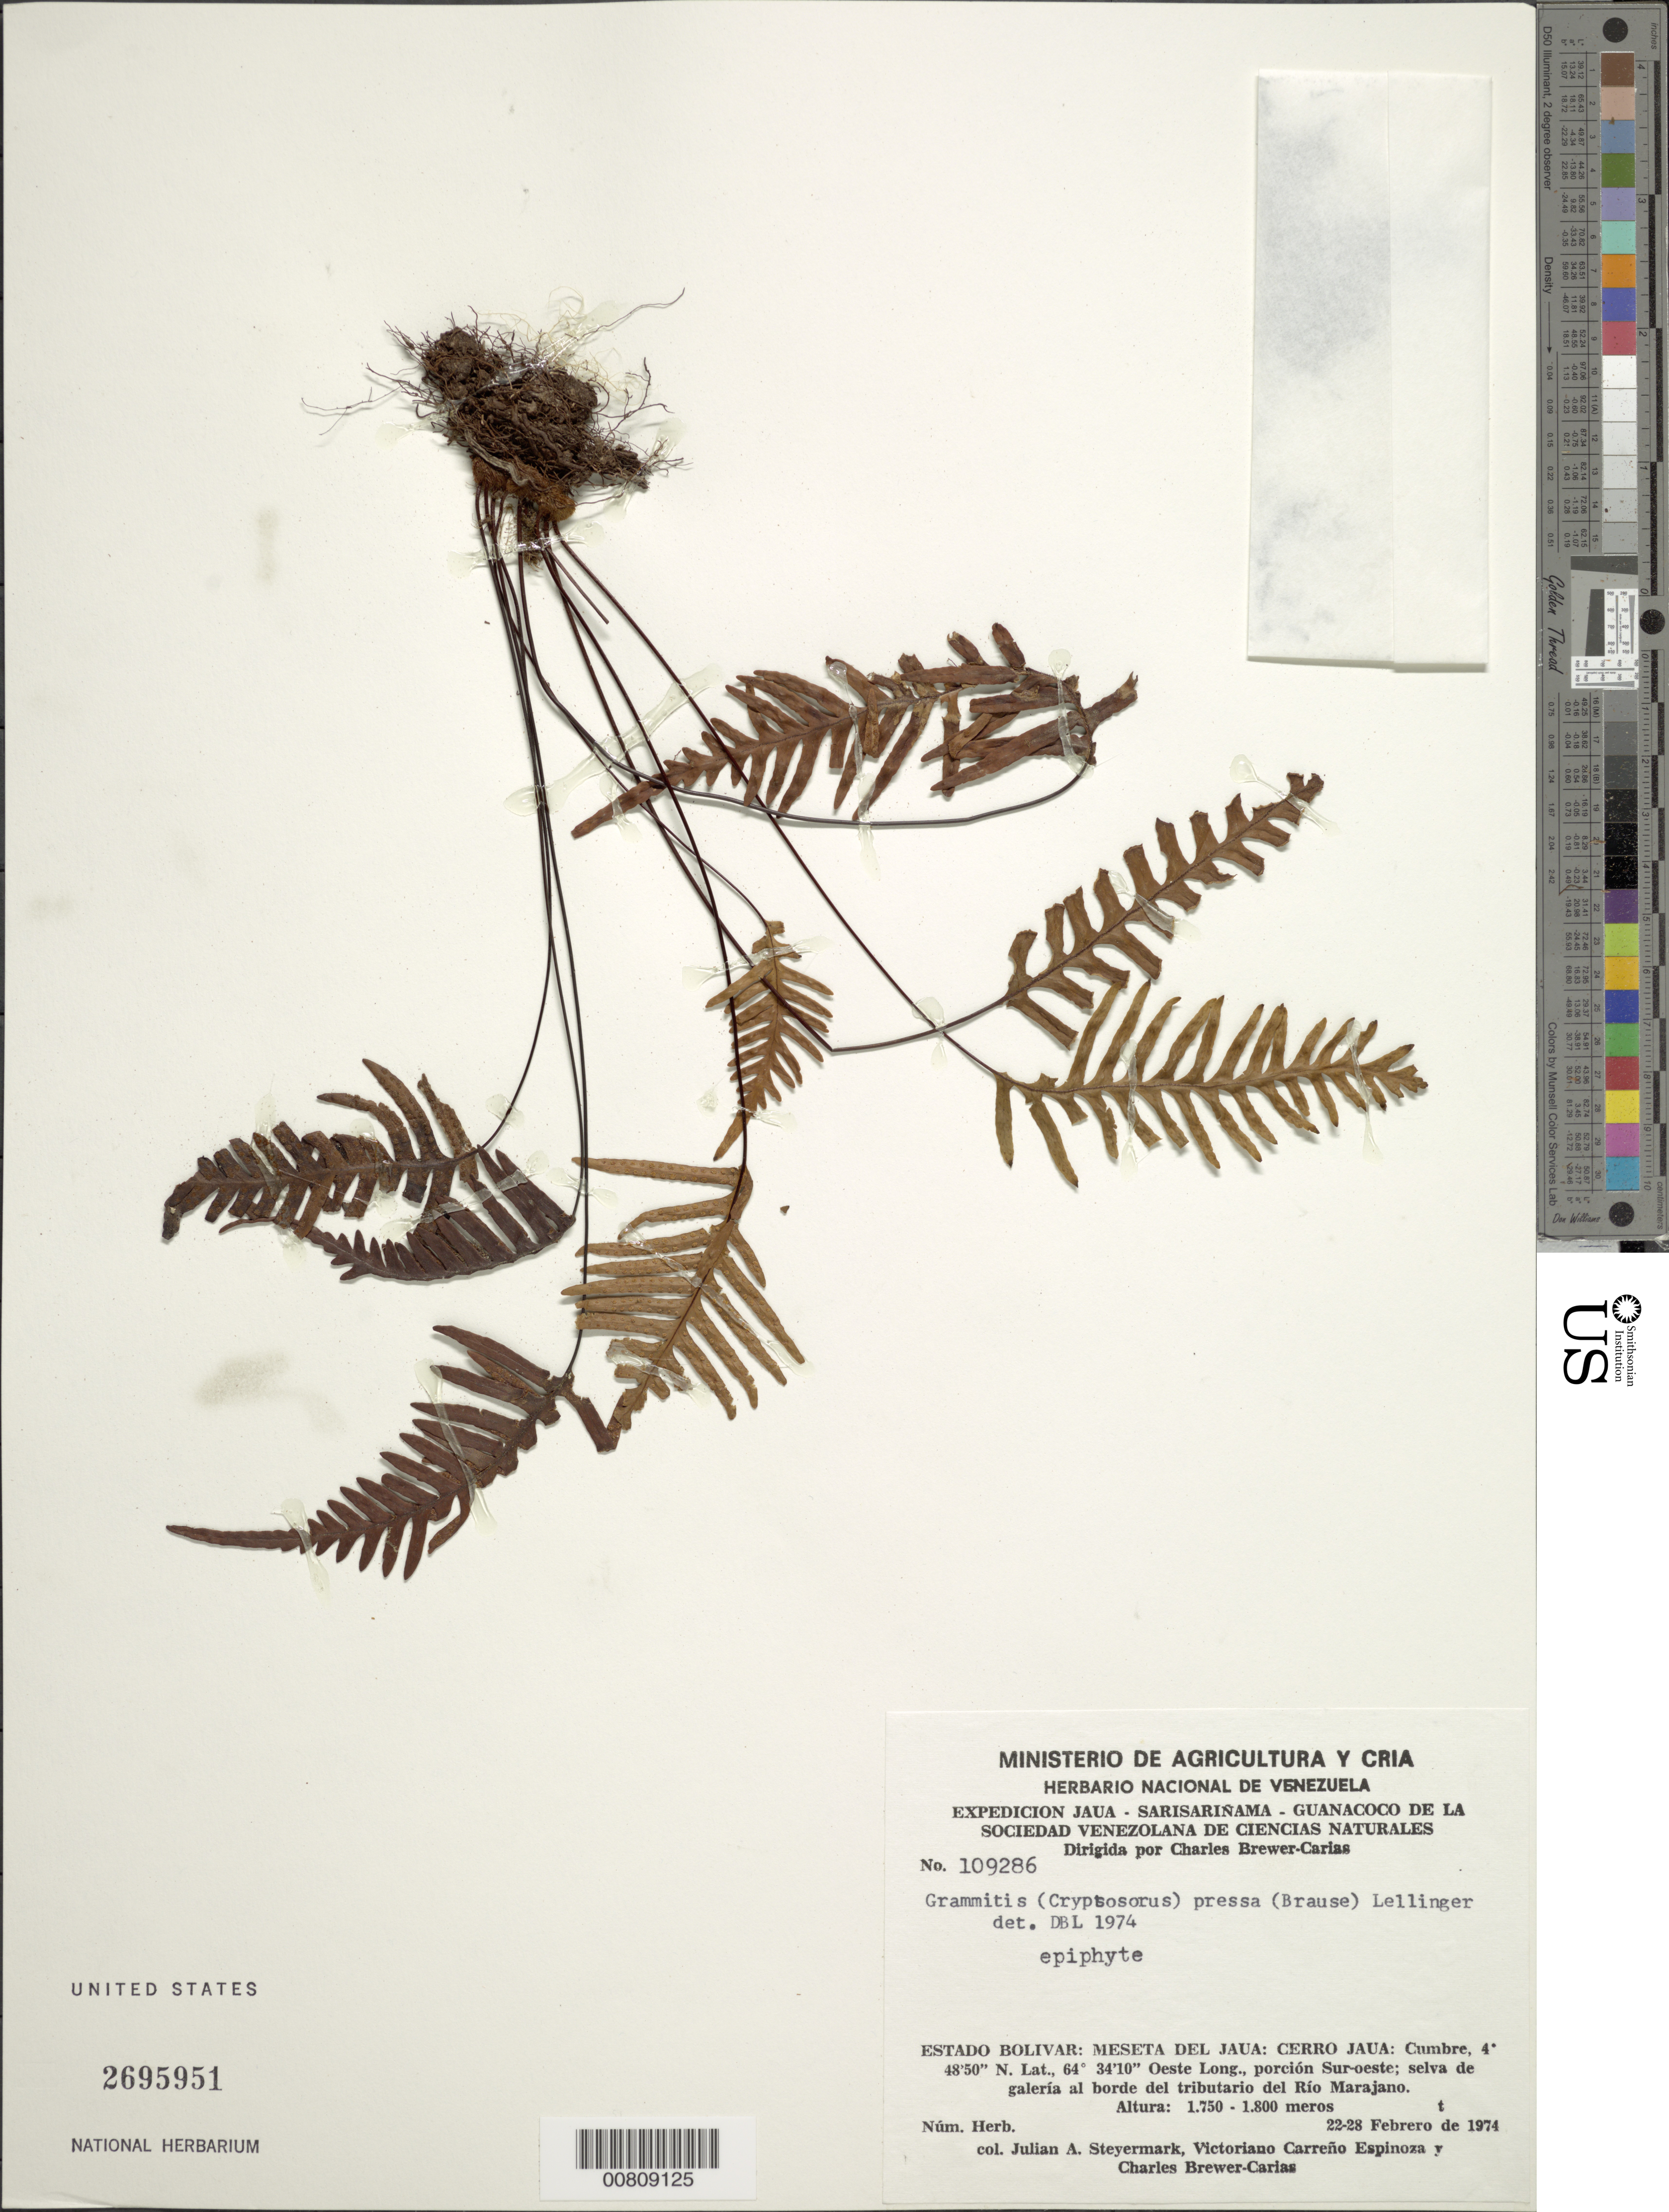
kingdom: Plantae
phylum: Tracheophyta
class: Polypodiopsida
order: Polypodiales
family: Polypodiaceae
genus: Ceradenia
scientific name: Ceradenia kalbreyeri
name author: (Baker) L.E. Bishop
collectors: J. Steyermark, V. Carreño E. & C. Brewer-Carias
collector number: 109286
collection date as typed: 22-Feb-74 to 28-Feb-74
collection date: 1974-02-22/1974-02-28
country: Venezuela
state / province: Bolívar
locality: Meseta del Jaua: Cerro Jaua, Río Marajano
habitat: Gallery forest along river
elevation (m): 1750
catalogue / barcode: US 2695951